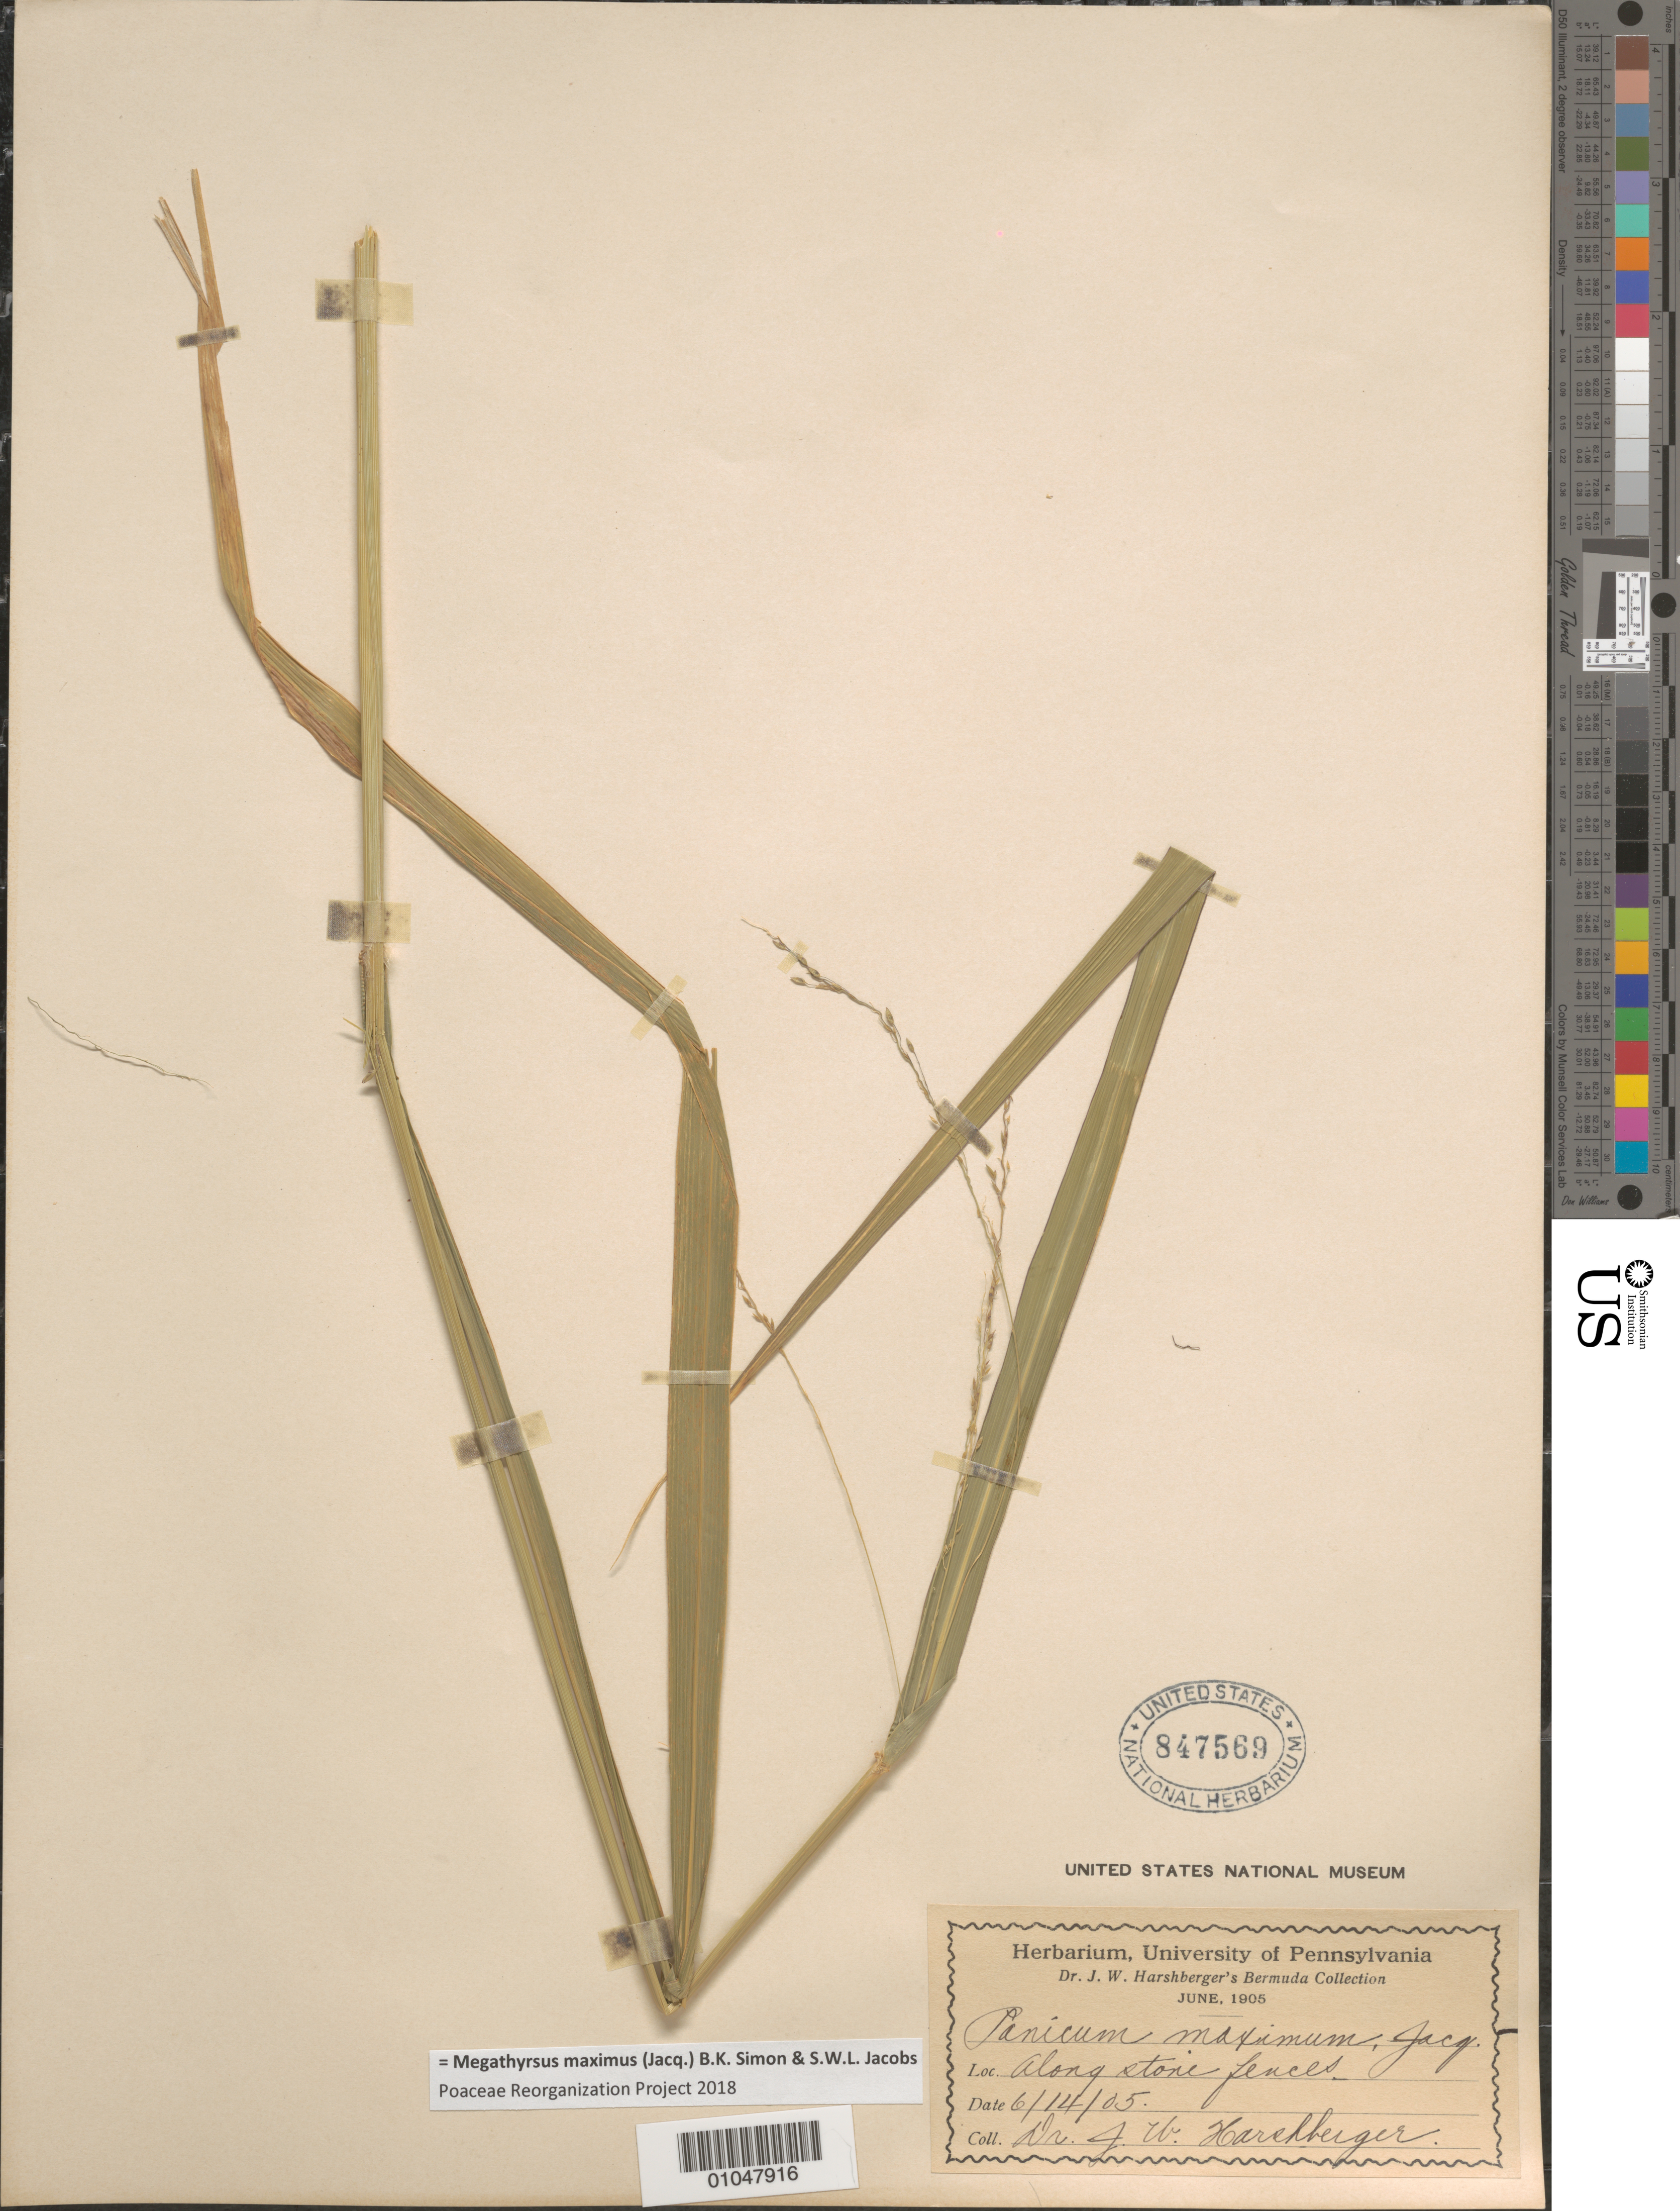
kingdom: Plantae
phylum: Tracheophyta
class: Liliopsida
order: Poales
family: Poaceae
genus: Panicum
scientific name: Panicum maximum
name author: Jacq.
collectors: J. W. Harshberger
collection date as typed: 14 Jun 1905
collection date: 1905-06-14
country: Bermuda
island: Bermuda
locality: Along stone fences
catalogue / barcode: US 847569